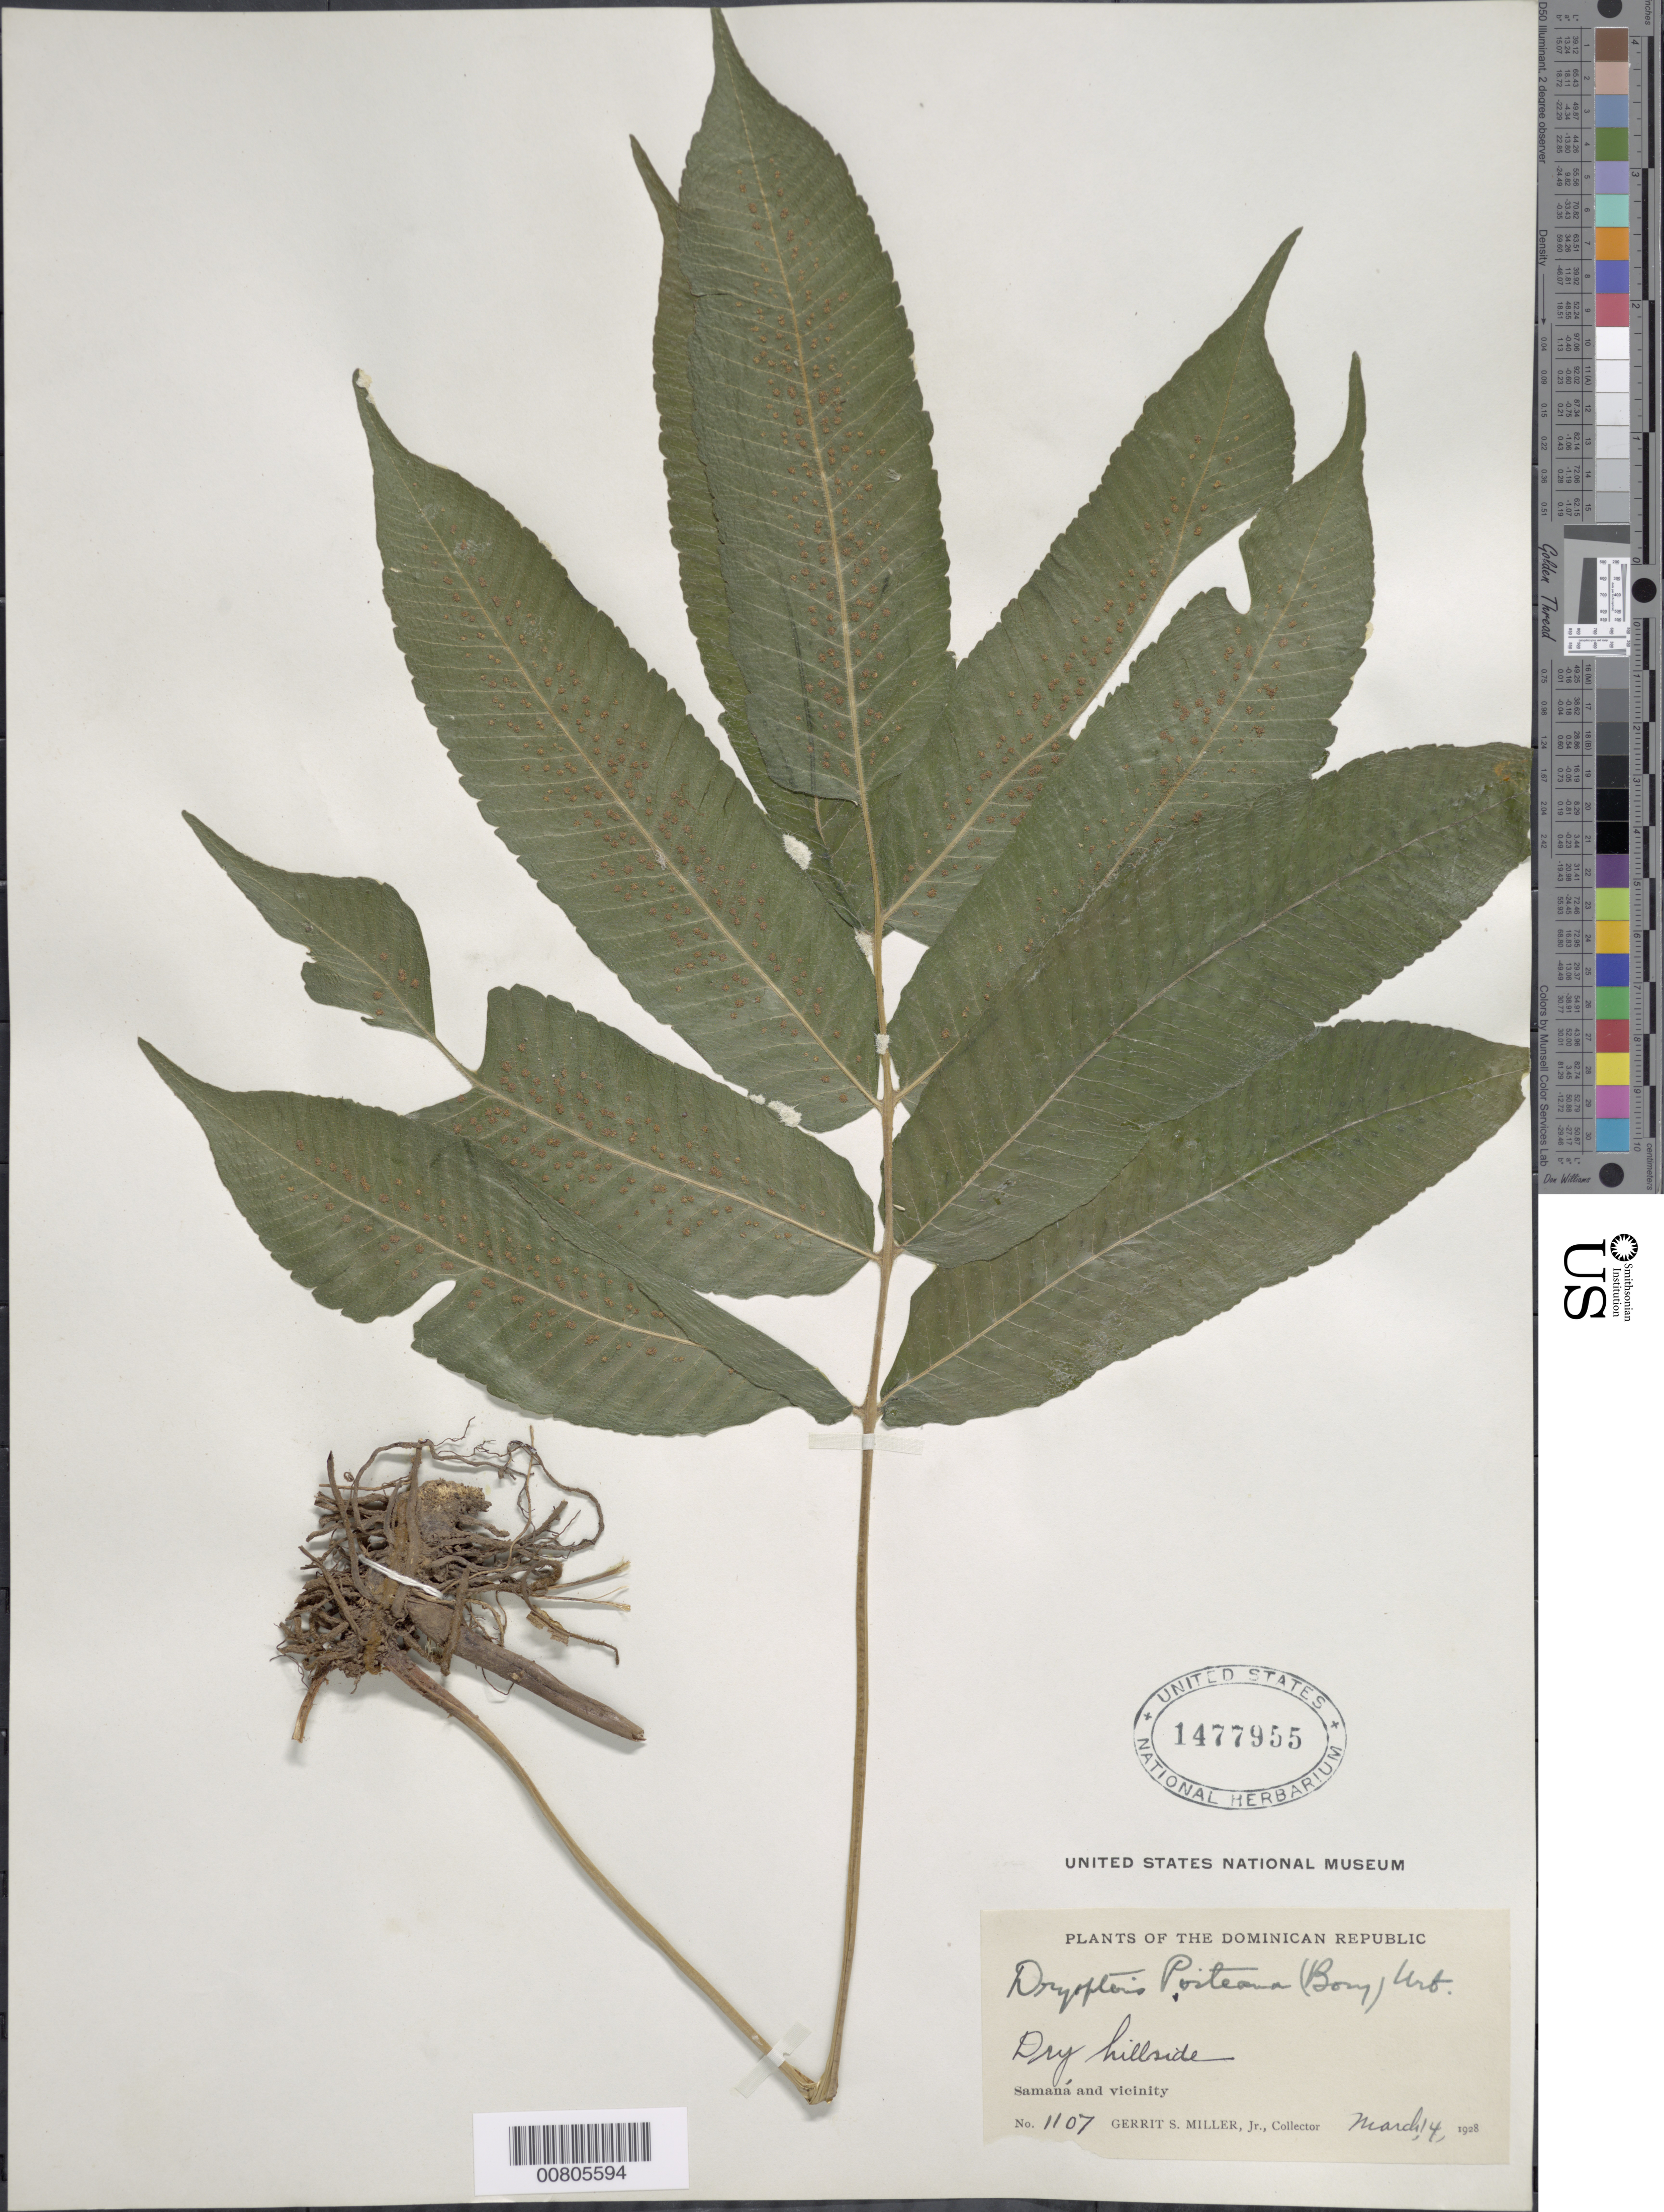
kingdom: Plantae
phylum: Tracheophyta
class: Polypodiopsida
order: Polypodiales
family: Thelypteridaceae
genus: Goniopteris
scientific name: Goniopteris poiteana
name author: (Bory) Ching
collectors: G. S. Miller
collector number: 1107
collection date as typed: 14 Mar 1928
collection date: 1928-03-14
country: Dominican Republic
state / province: Samana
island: Hispaniola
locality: Sanamá and vicinity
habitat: Dry hillside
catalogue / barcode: US 1477955